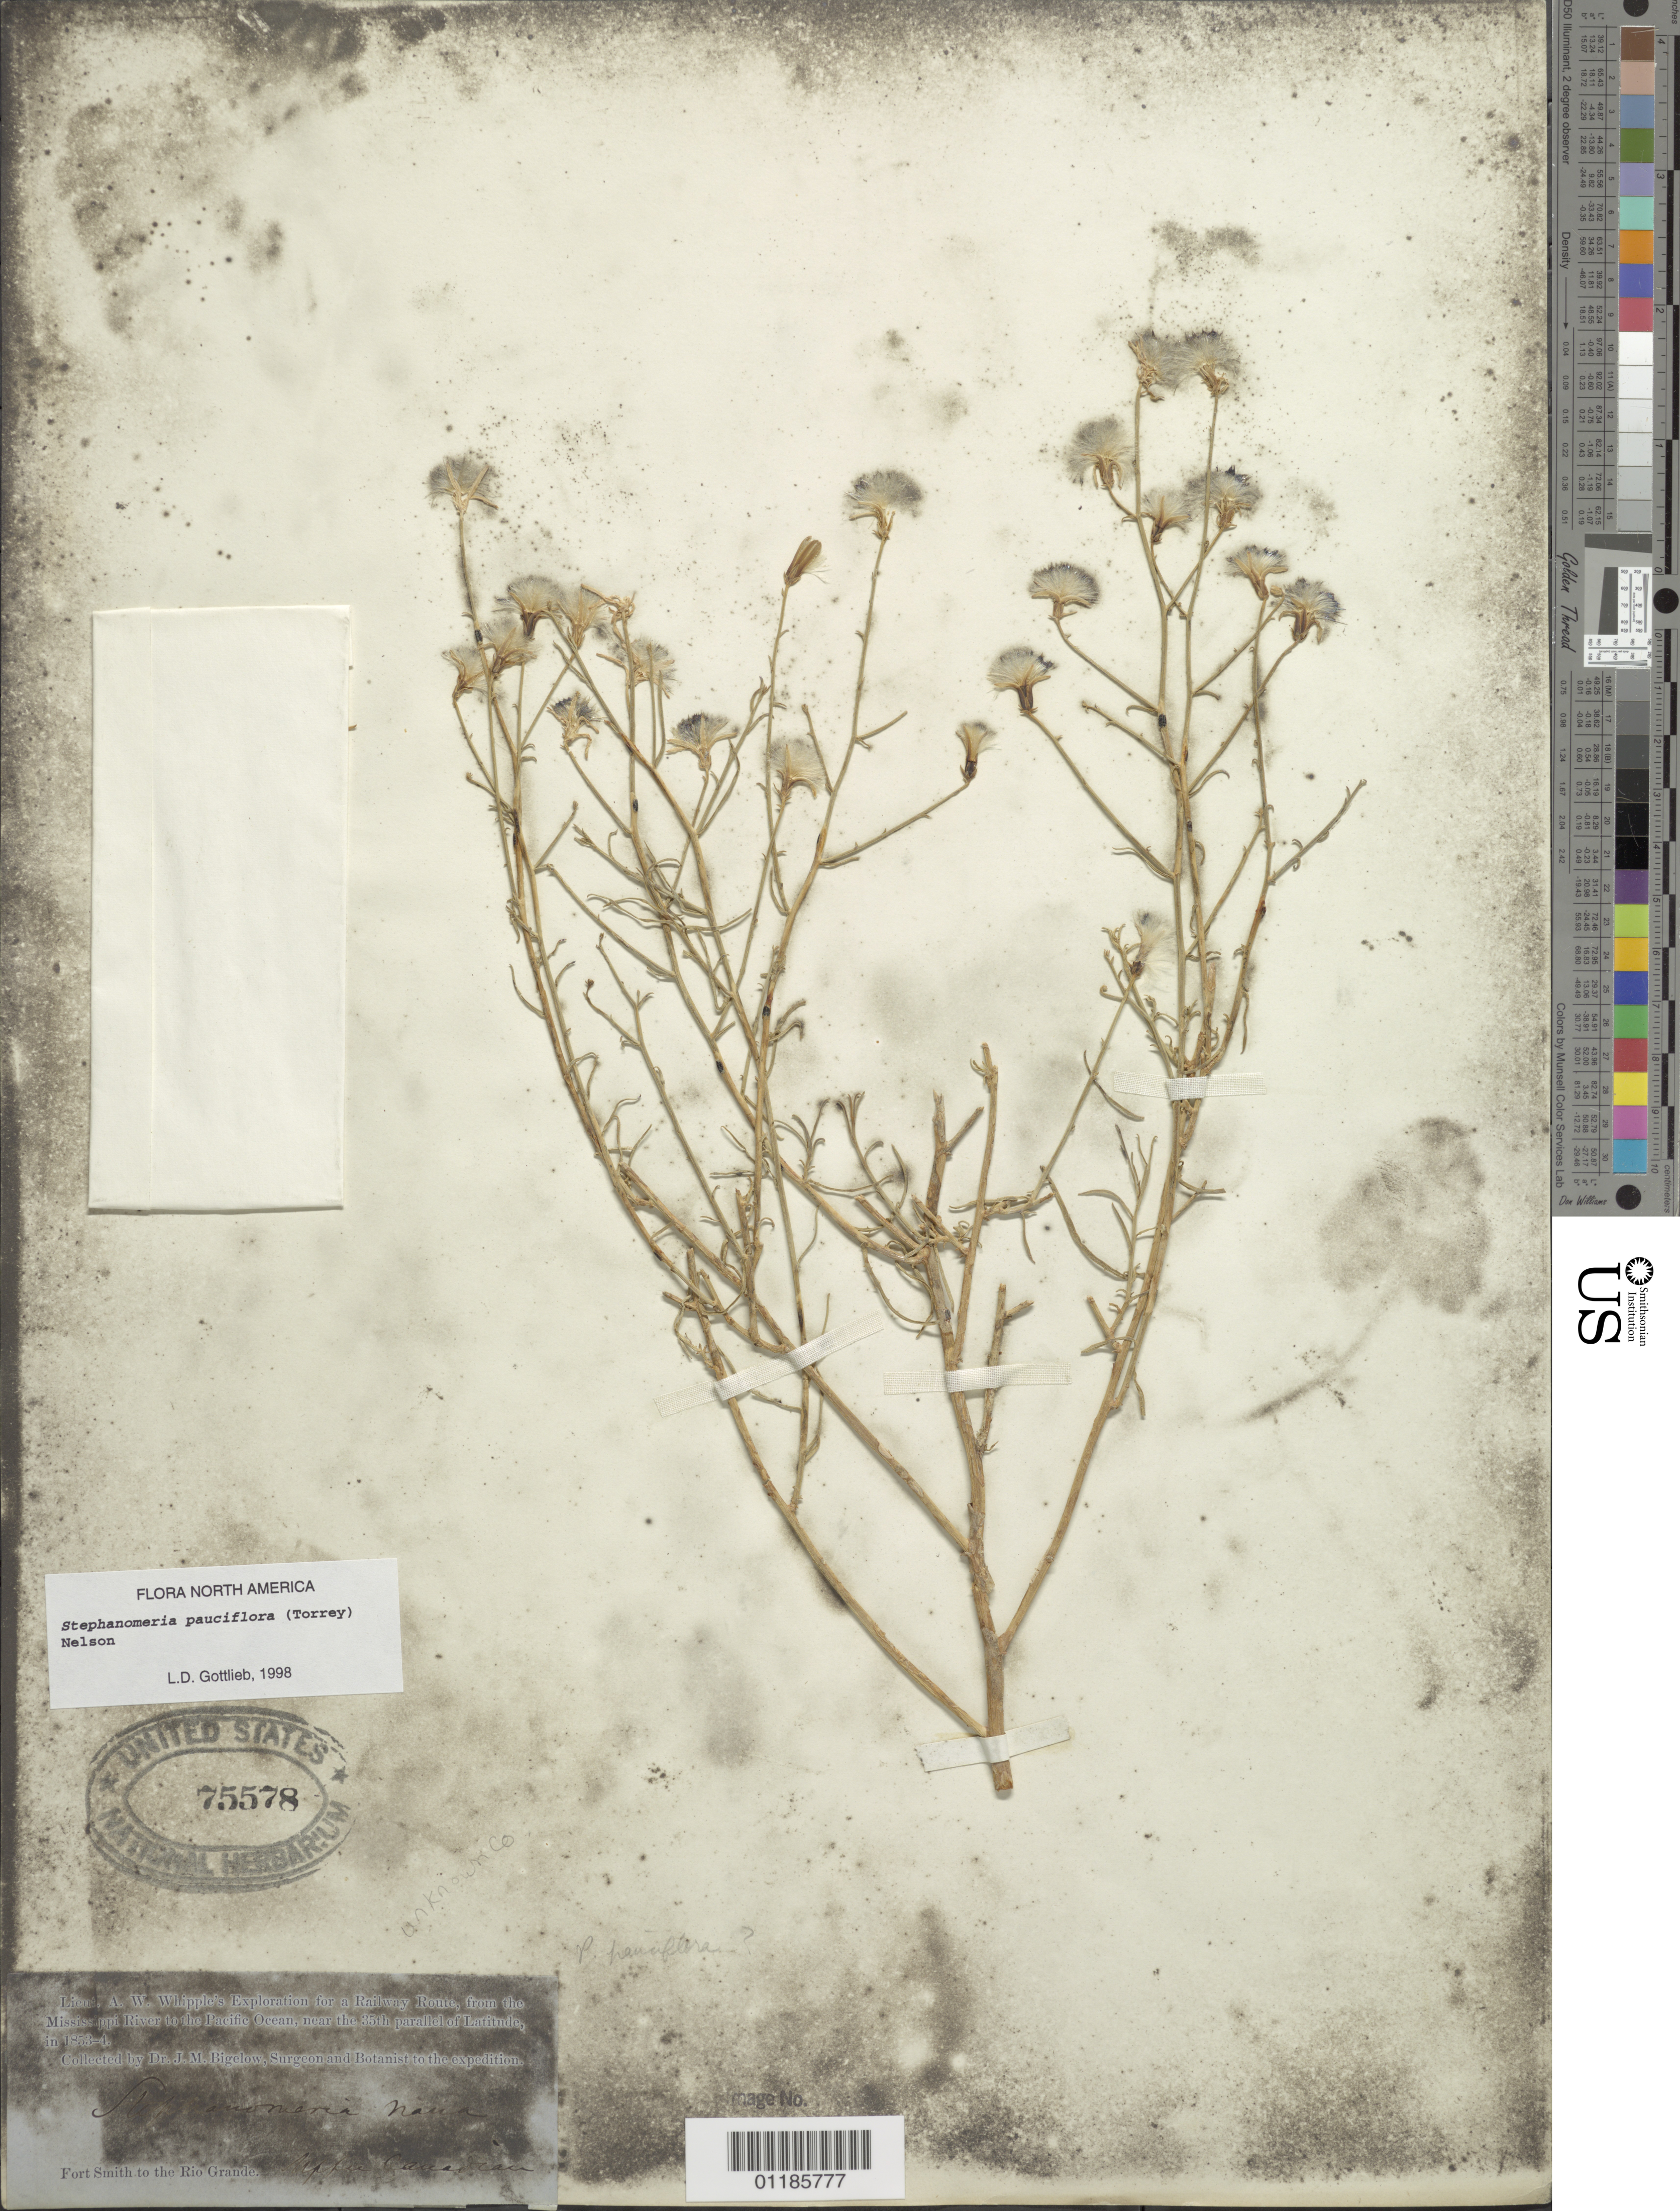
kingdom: Plantae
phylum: Tracheophyta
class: Magnoliopsida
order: Asterales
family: Asteraceae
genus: Stephanomeria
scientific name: Stephanomeria pauciflora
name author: (Torr.) A. Nelson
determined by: Gottlieb, L. D.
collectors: J. M. Bigelow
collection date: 1853/1854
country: United States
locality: Fort Smith to Rio Grande, Upper Canadian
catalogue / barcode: US 75578